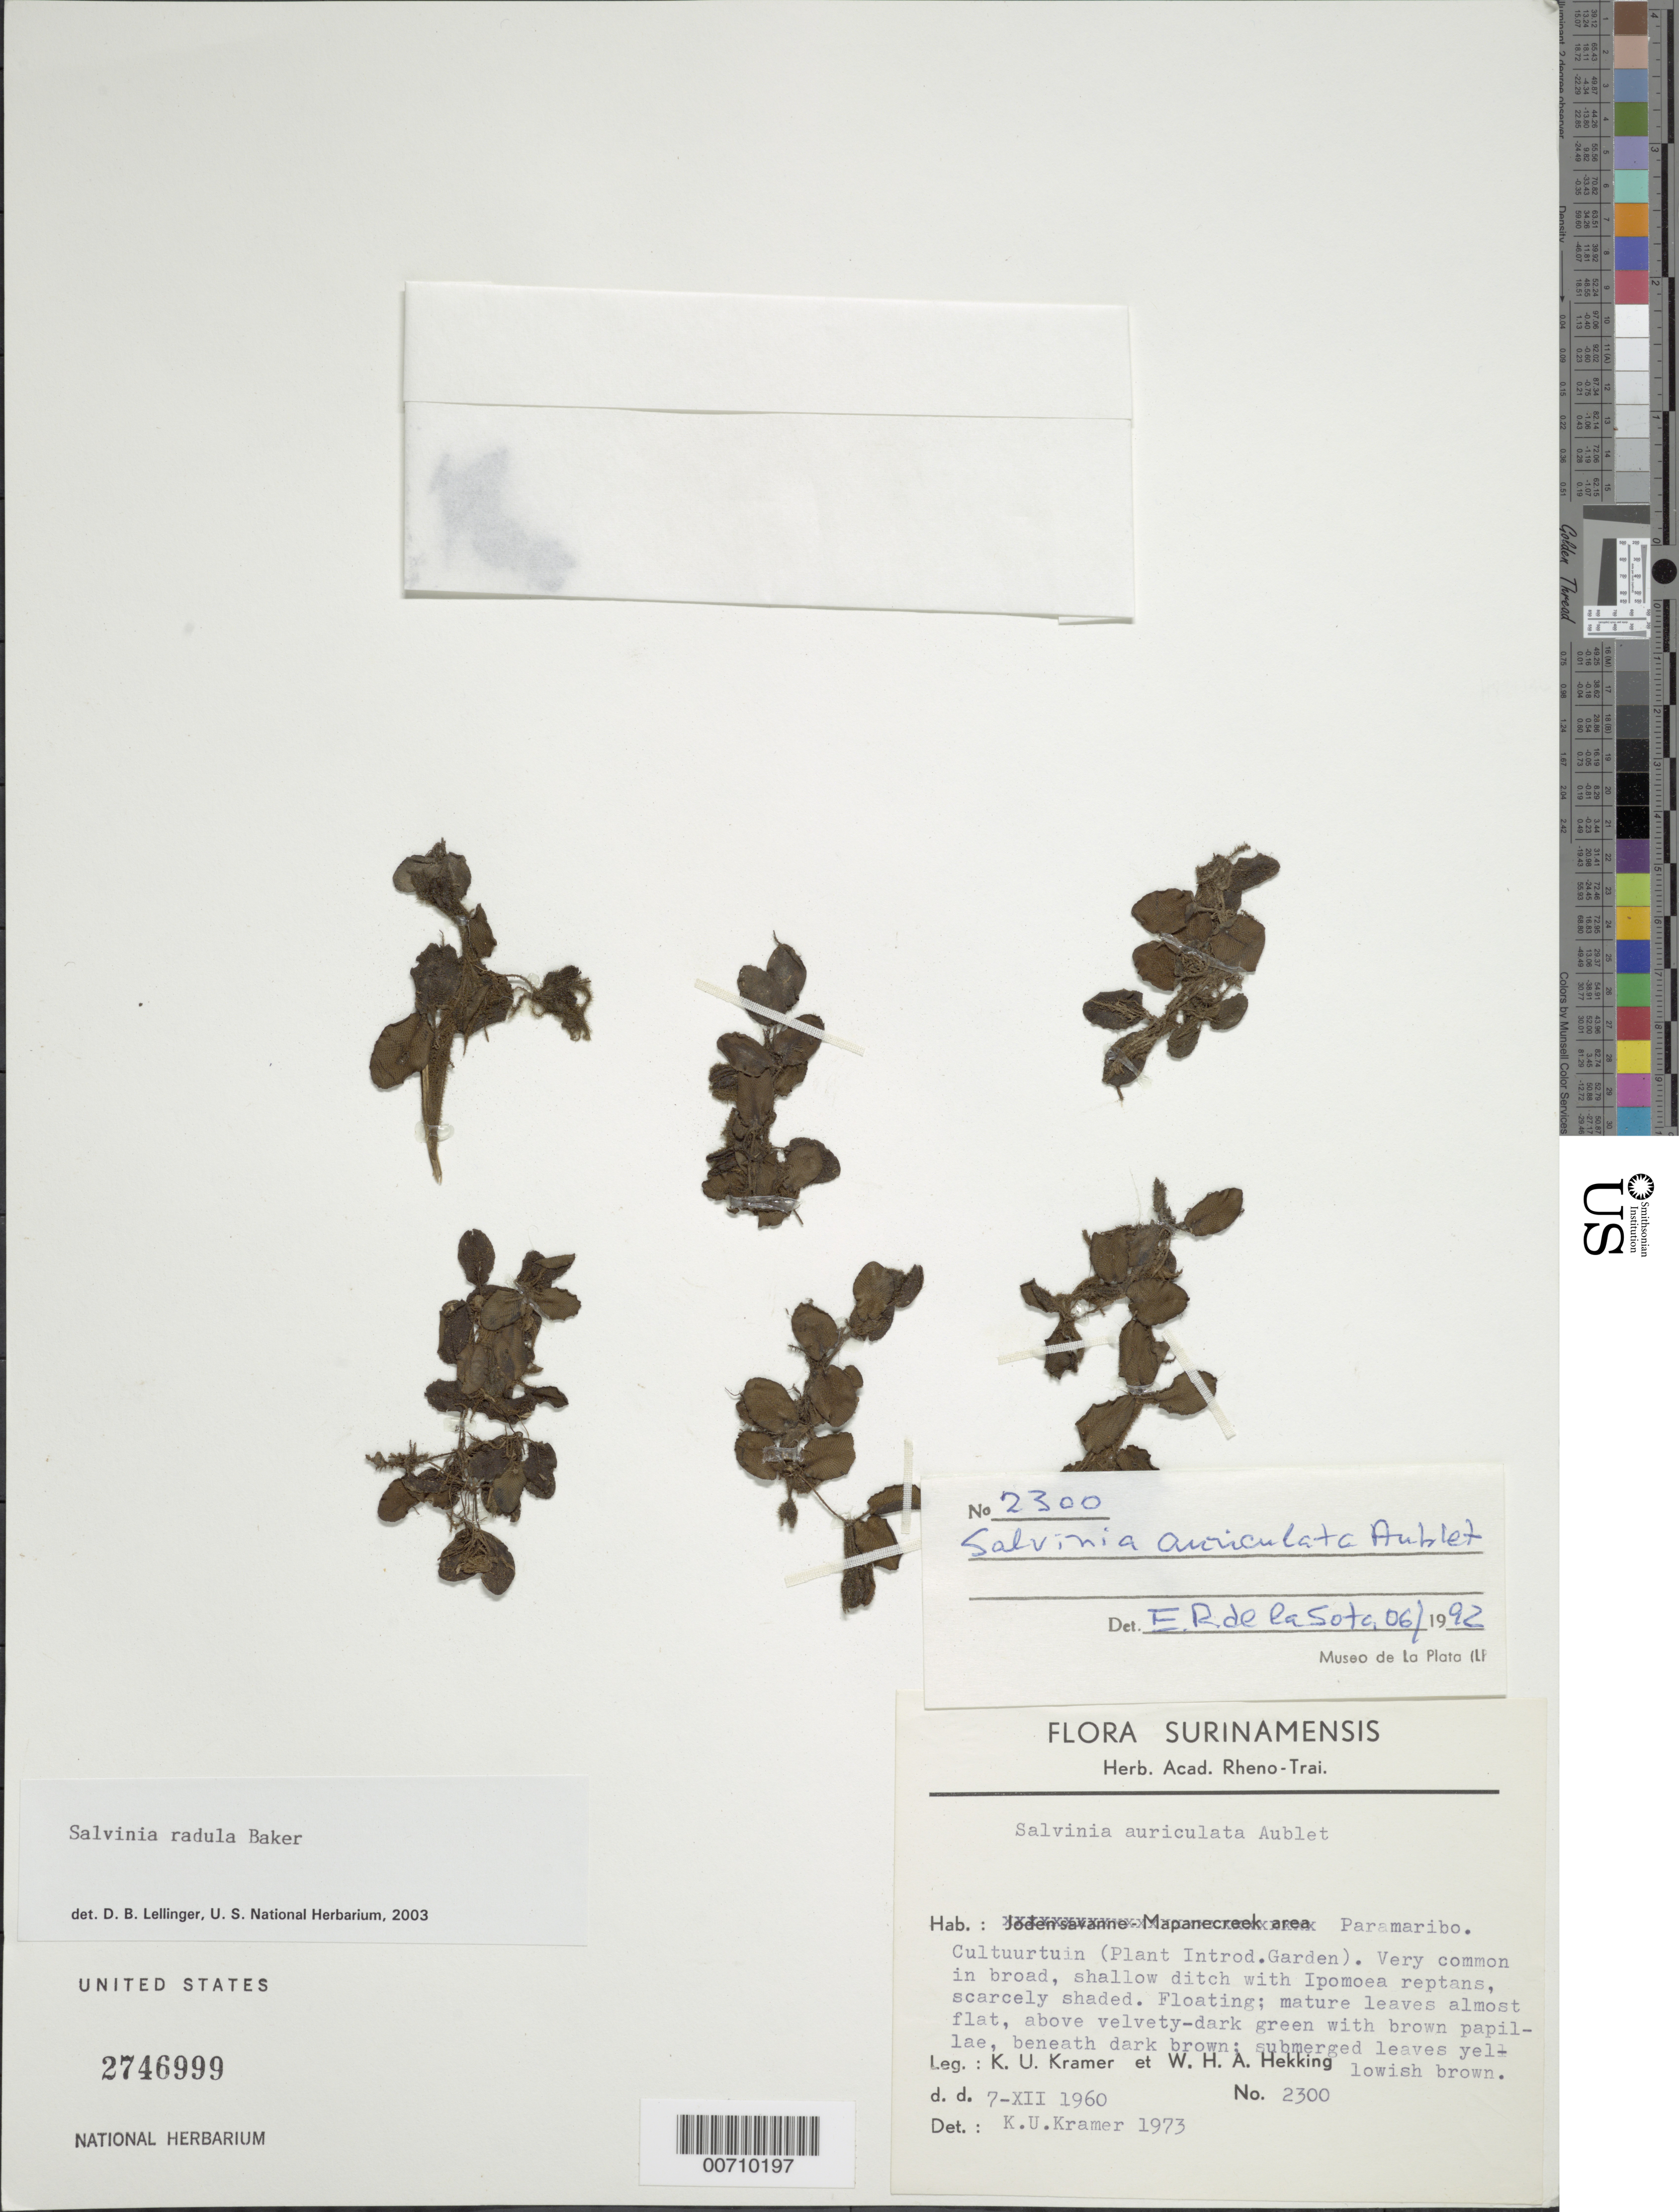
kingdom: Plantae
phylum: Tracheophyta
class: Polypodiopsida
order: Salviniales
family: Salviniaceae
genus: Salvinia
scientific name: Salvinia radula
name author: Baker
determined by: Lellinger, David B., (BOT), Smithsonian Institution - National Museum of Natural History (UNITED STATES)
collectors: K. U. Kramer & W. H. A. Hekking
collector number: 2300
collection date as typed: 7-Dec-60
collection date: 1960-12-07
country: Suriname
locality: Paramaribo, Cultuurtuin (Plant Introd. Garden)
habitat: Broad, shallow ditch with Ipomoea reptans, scarcely shaded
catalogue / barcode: US 2746999